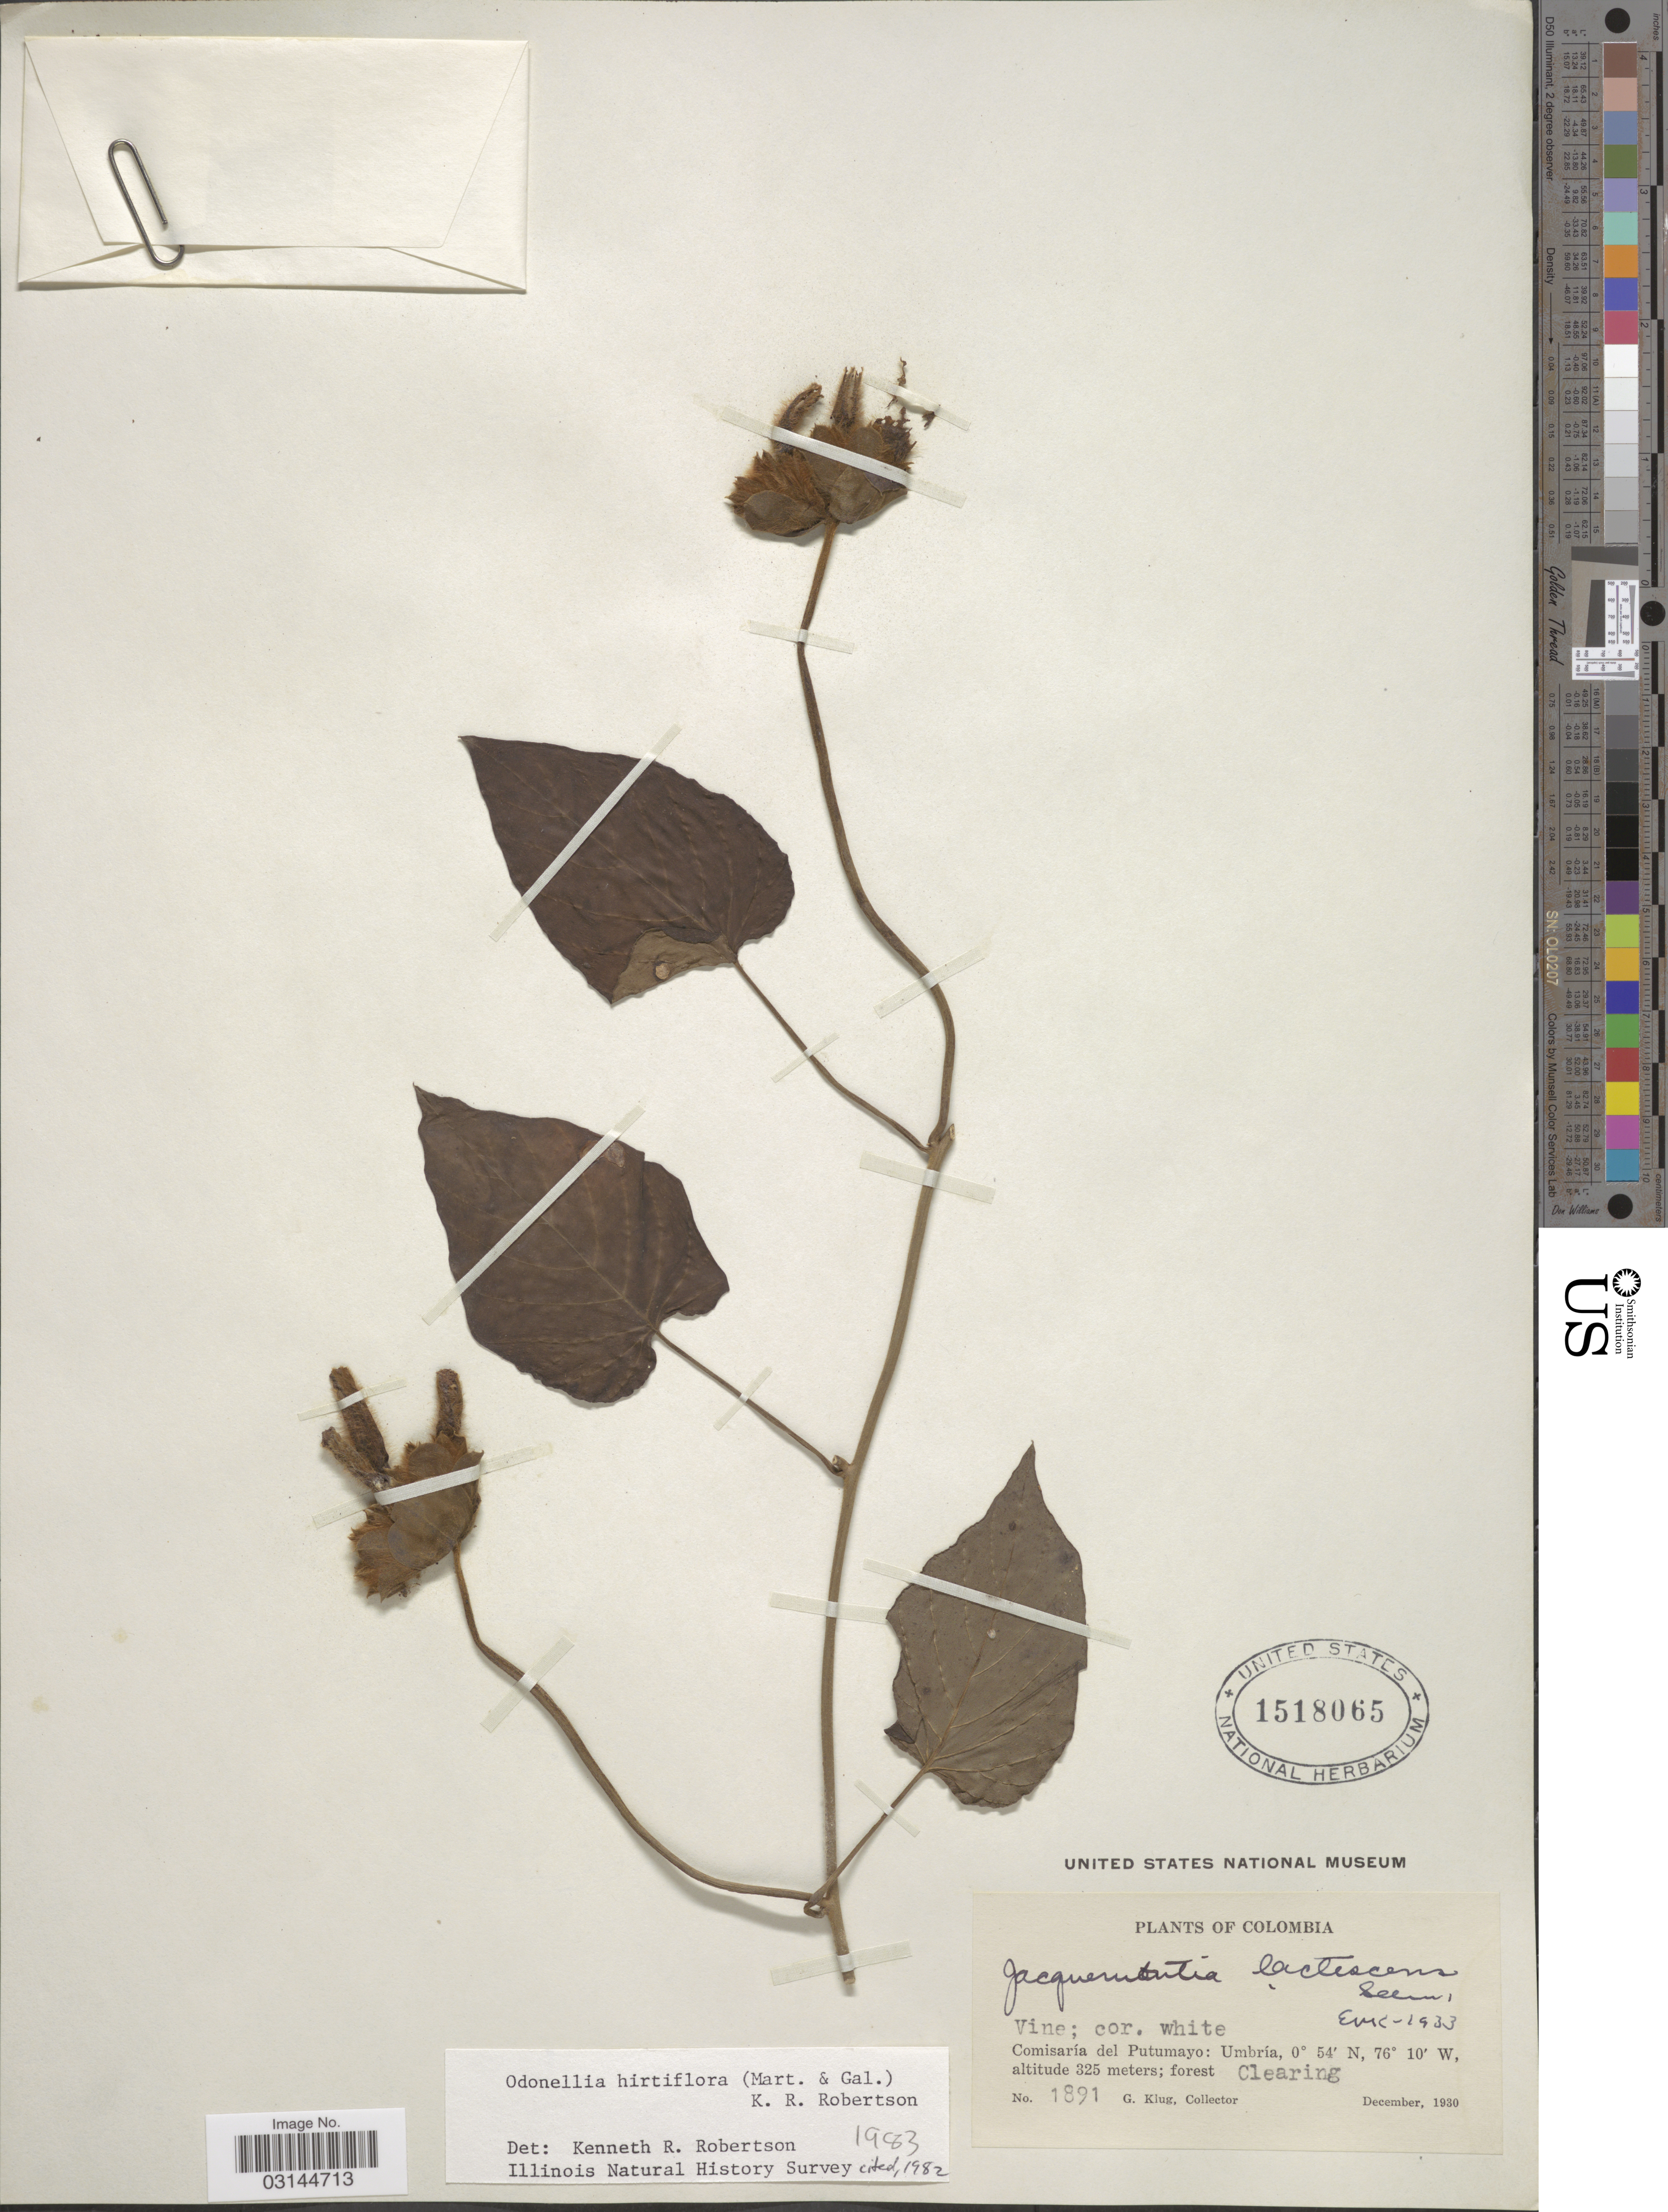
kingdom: Plantae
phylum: Tracheophyta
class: Magnoliopsida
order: Solanales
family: Convolvulaceae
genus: Odonellia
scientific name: Odonellia hirtiflora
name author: (M. Martens & Galeotti) K.R. Robertson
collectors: G. Klug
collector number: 1891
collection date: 1930-12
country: Colombia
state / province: Putumayo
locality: Comisaría del Putumayo: Umbría.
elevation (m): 325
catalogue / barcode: US 1518065